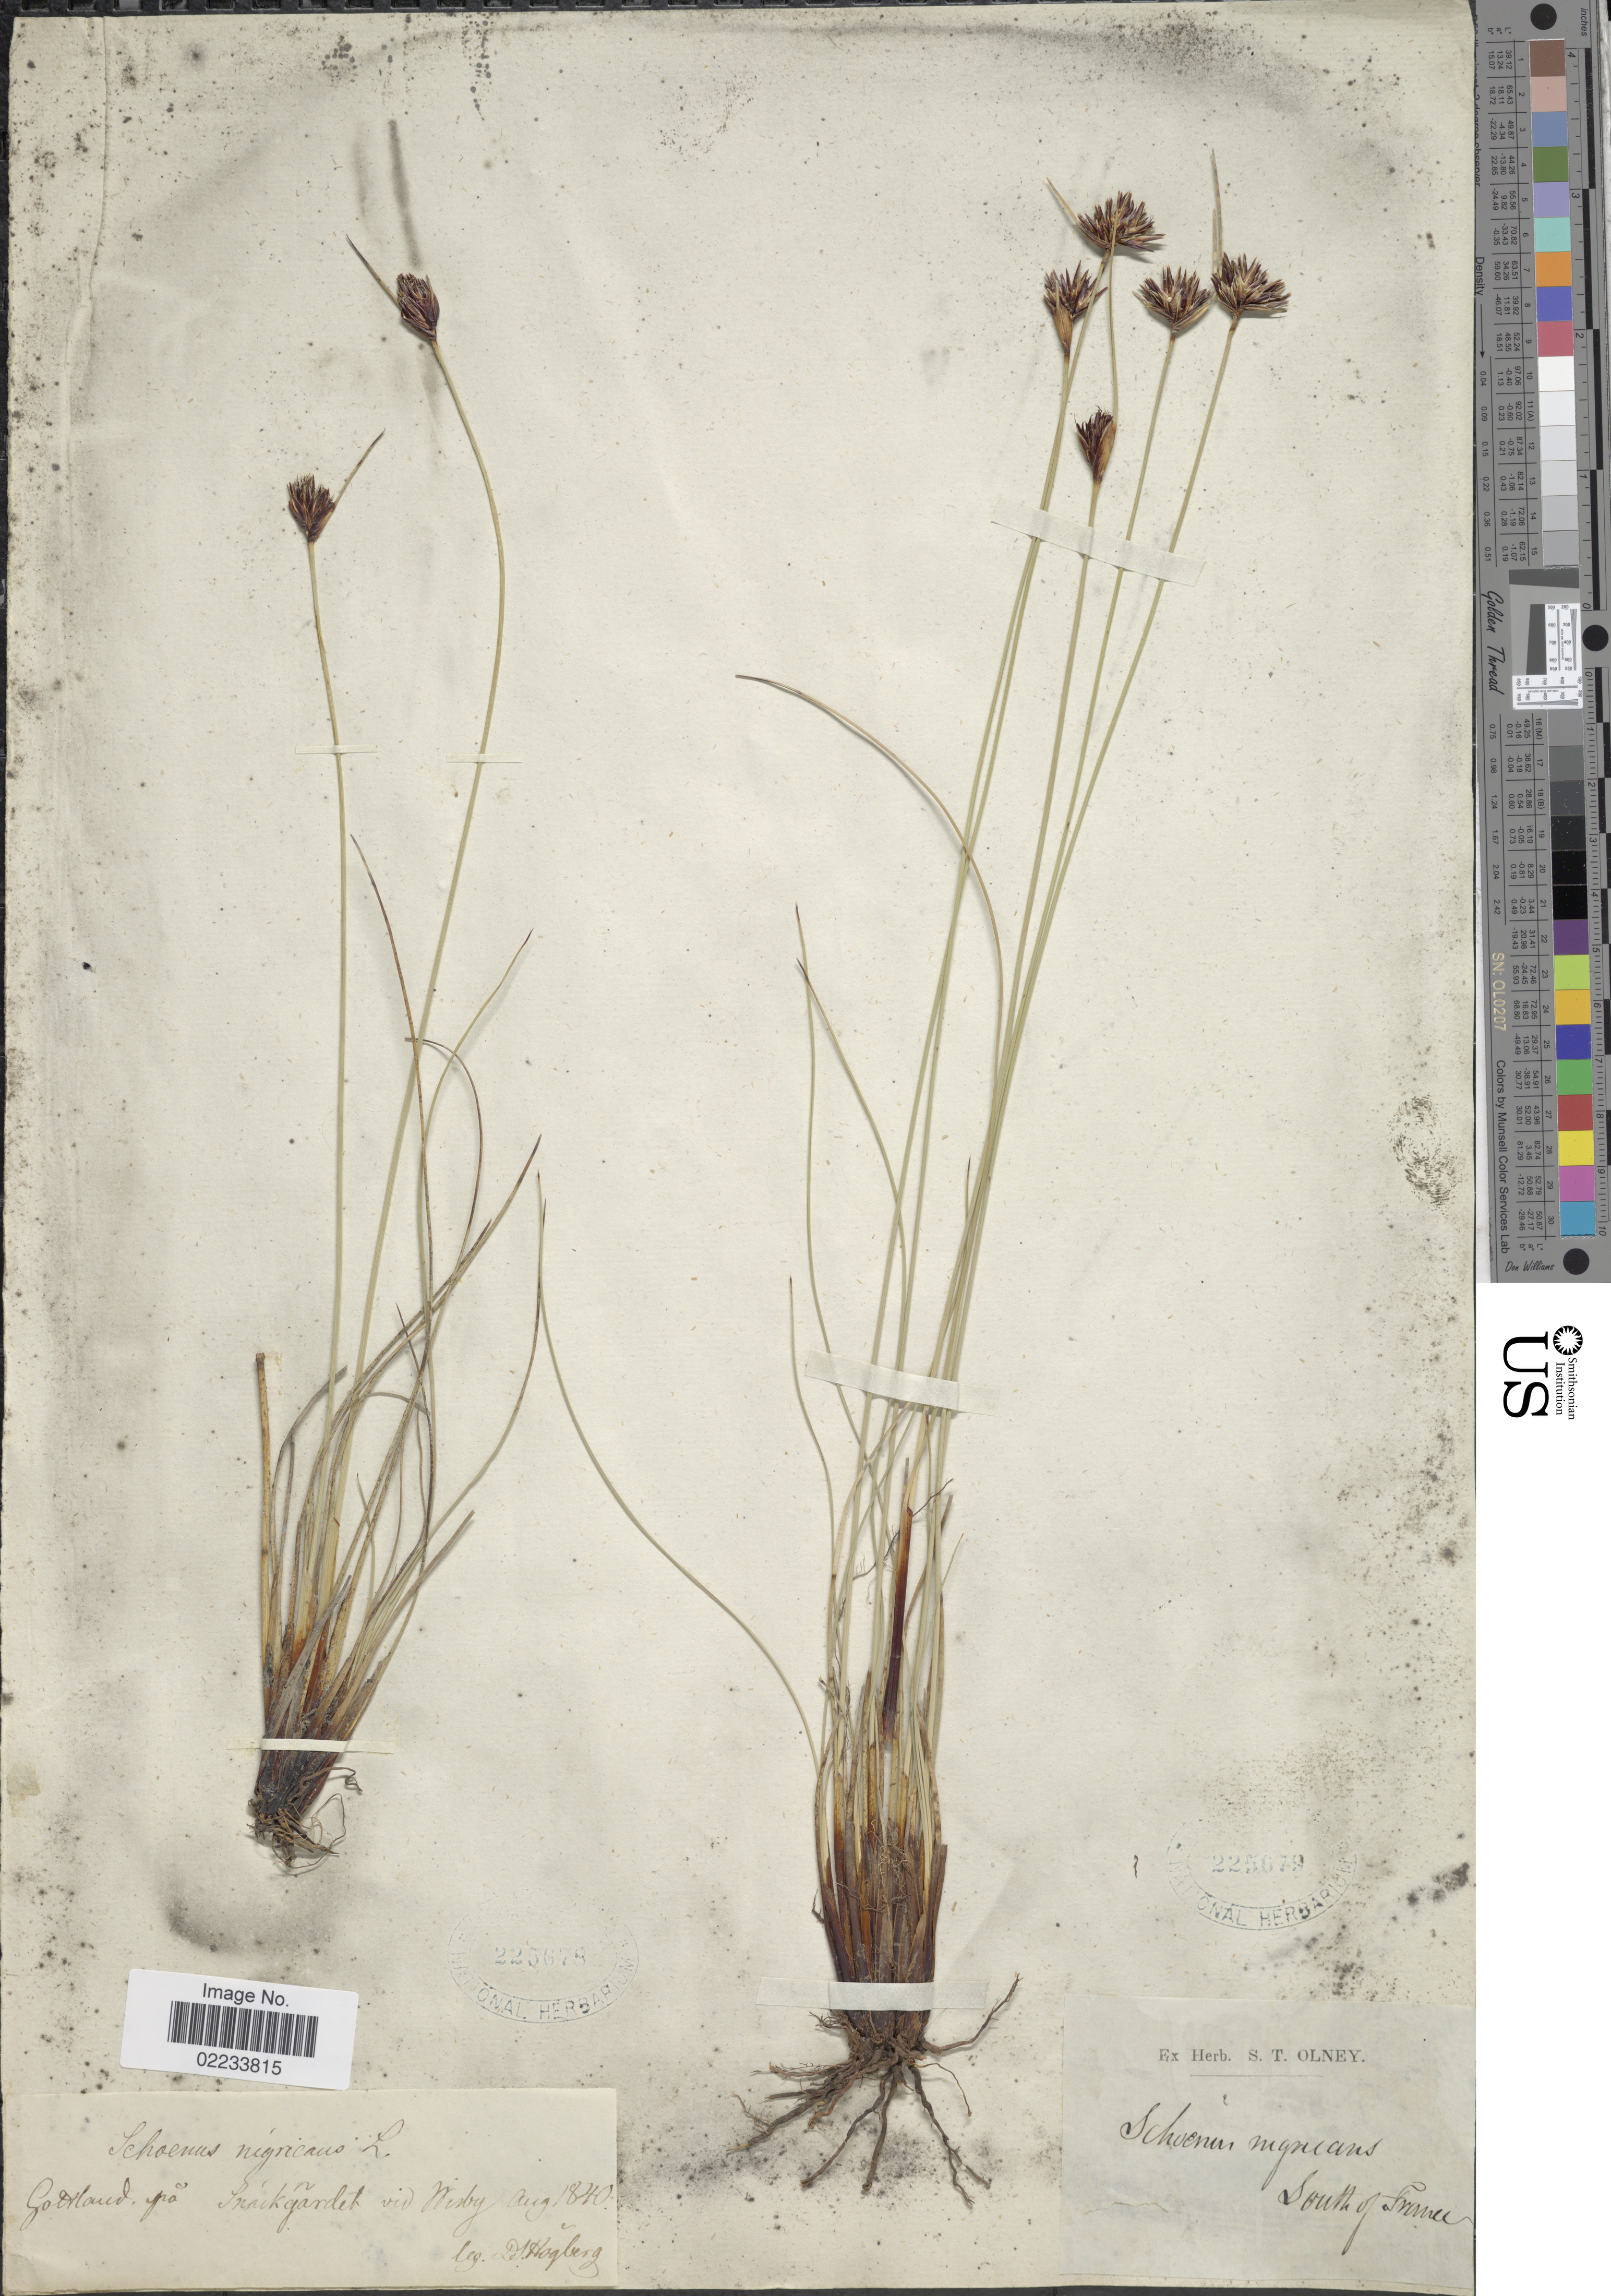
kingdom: Plantae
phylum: Tracheophyta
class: Liliopsida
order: Poales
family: Cyperaceae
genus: Schoenus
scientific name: Schoenus nigricans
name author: L.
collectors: Ex herb. S. T. Olney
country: France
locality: South of France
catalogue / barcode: US 225679-2